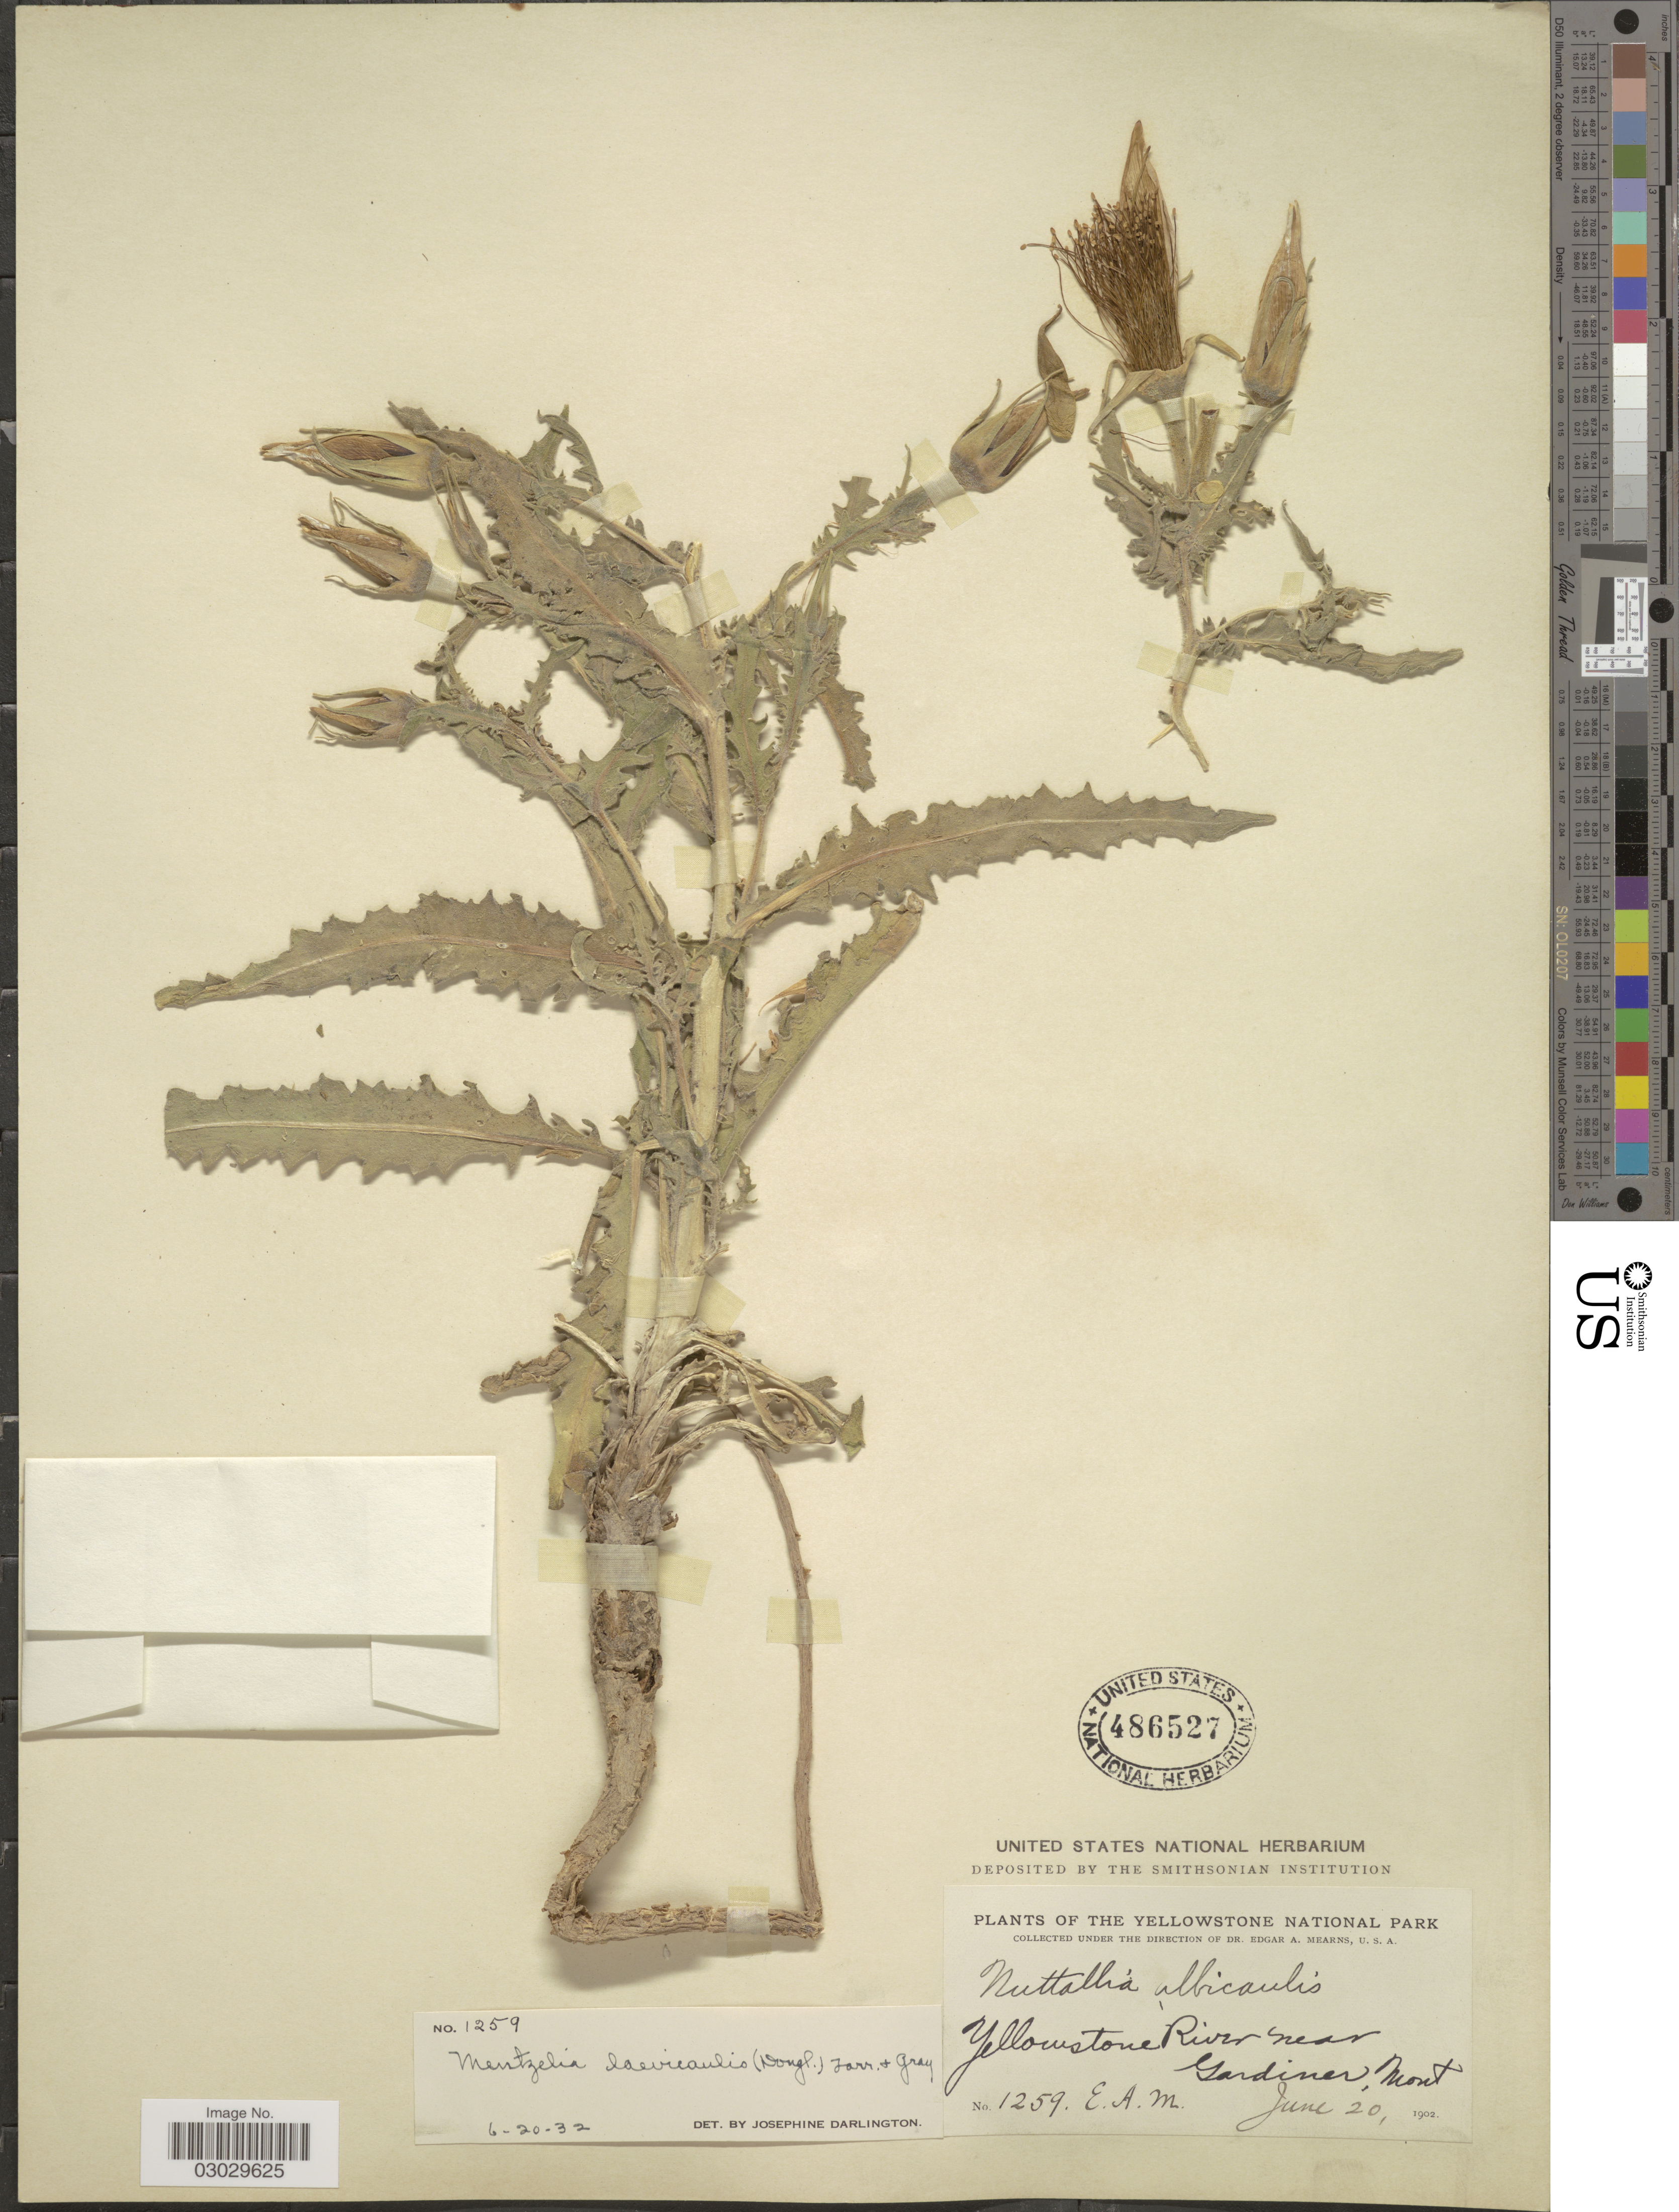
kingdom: Plantae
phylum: Tracheophyta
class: Magnoliopsida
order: Cornales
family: Loasaceae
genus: Mentzelia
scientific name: Mentzelia laevicaulis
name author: (Douglas ex Hook.) Torr. & A. Gray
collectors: E. A. Mearns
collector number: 1259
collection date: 1902-06-20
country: United States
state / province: Montana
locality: The Yellowstone National Park. Yellowstone River near Gardiner.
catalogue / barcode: US 486527